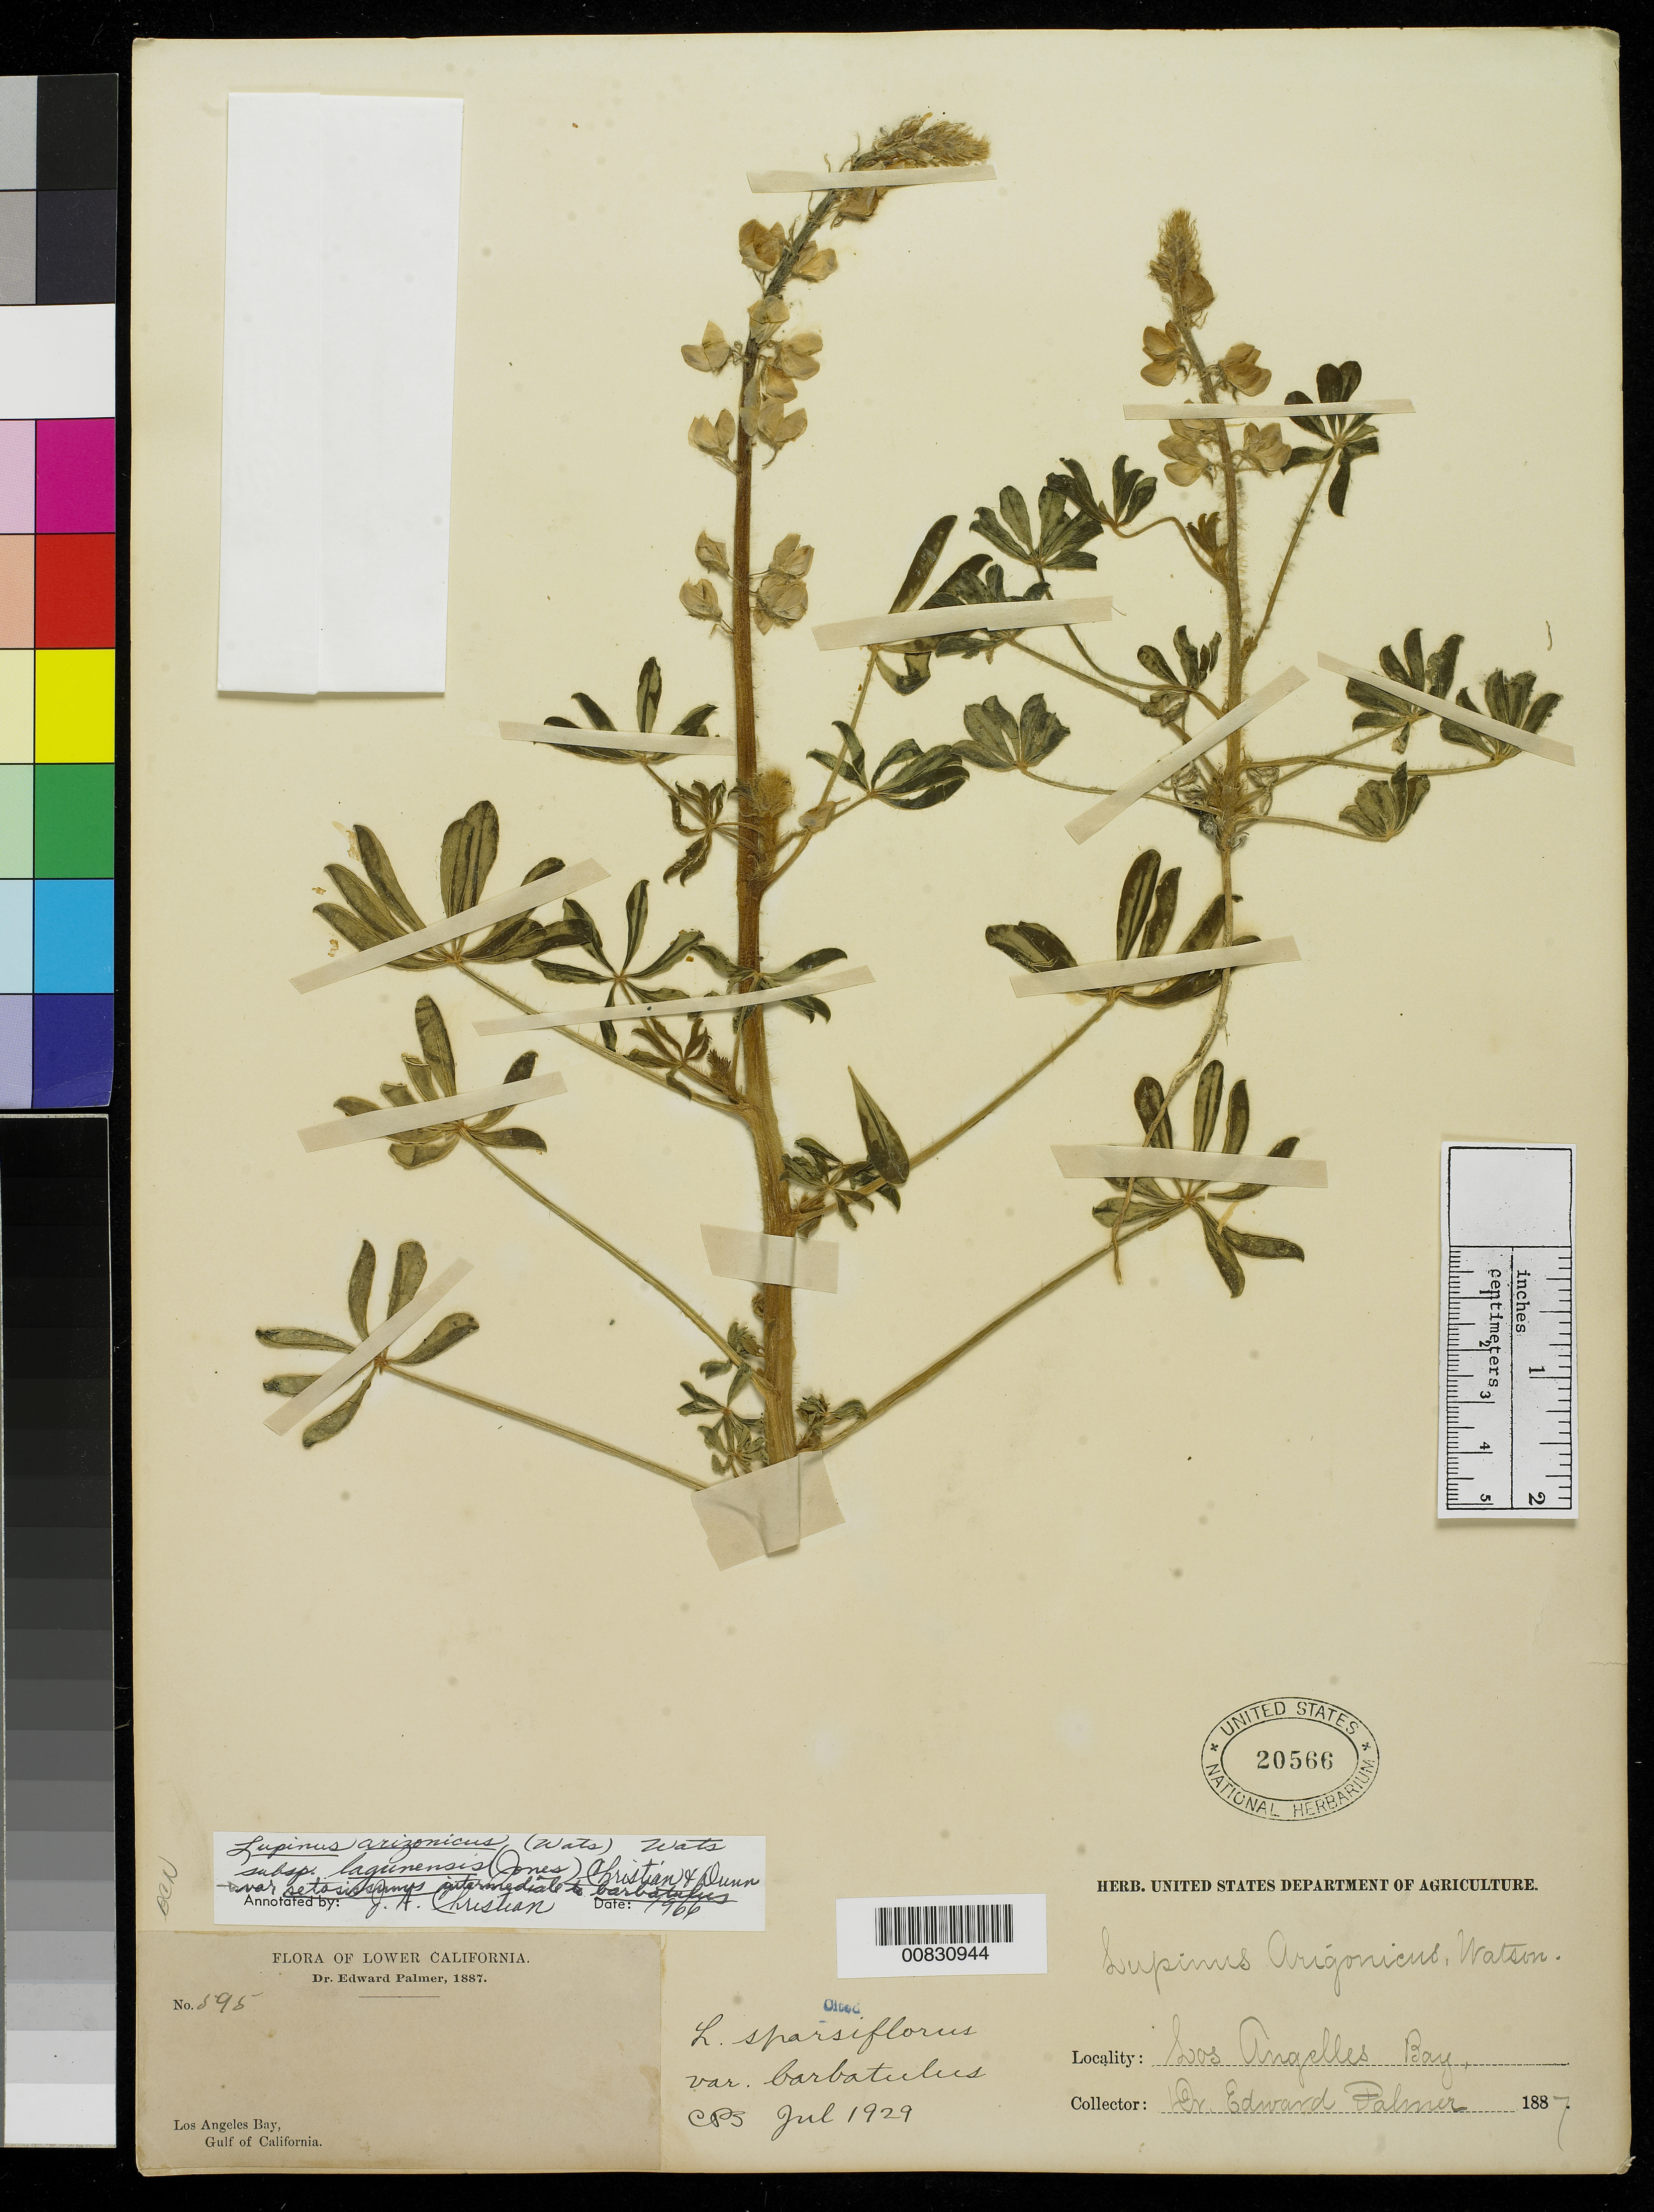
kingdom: Plantae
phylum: Tracheophyta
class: Magnoliopsida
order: Fabales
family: Fabaceae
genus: Lupinus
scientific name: Lupinus arizonicus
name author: (S. Watson) S. Watson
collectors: E. Palmer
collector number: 595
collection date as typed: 1887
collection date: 1887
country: Mexico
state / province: Baja California Norte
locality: Los Angeles Bay, Baja California.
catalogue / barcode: US 20566